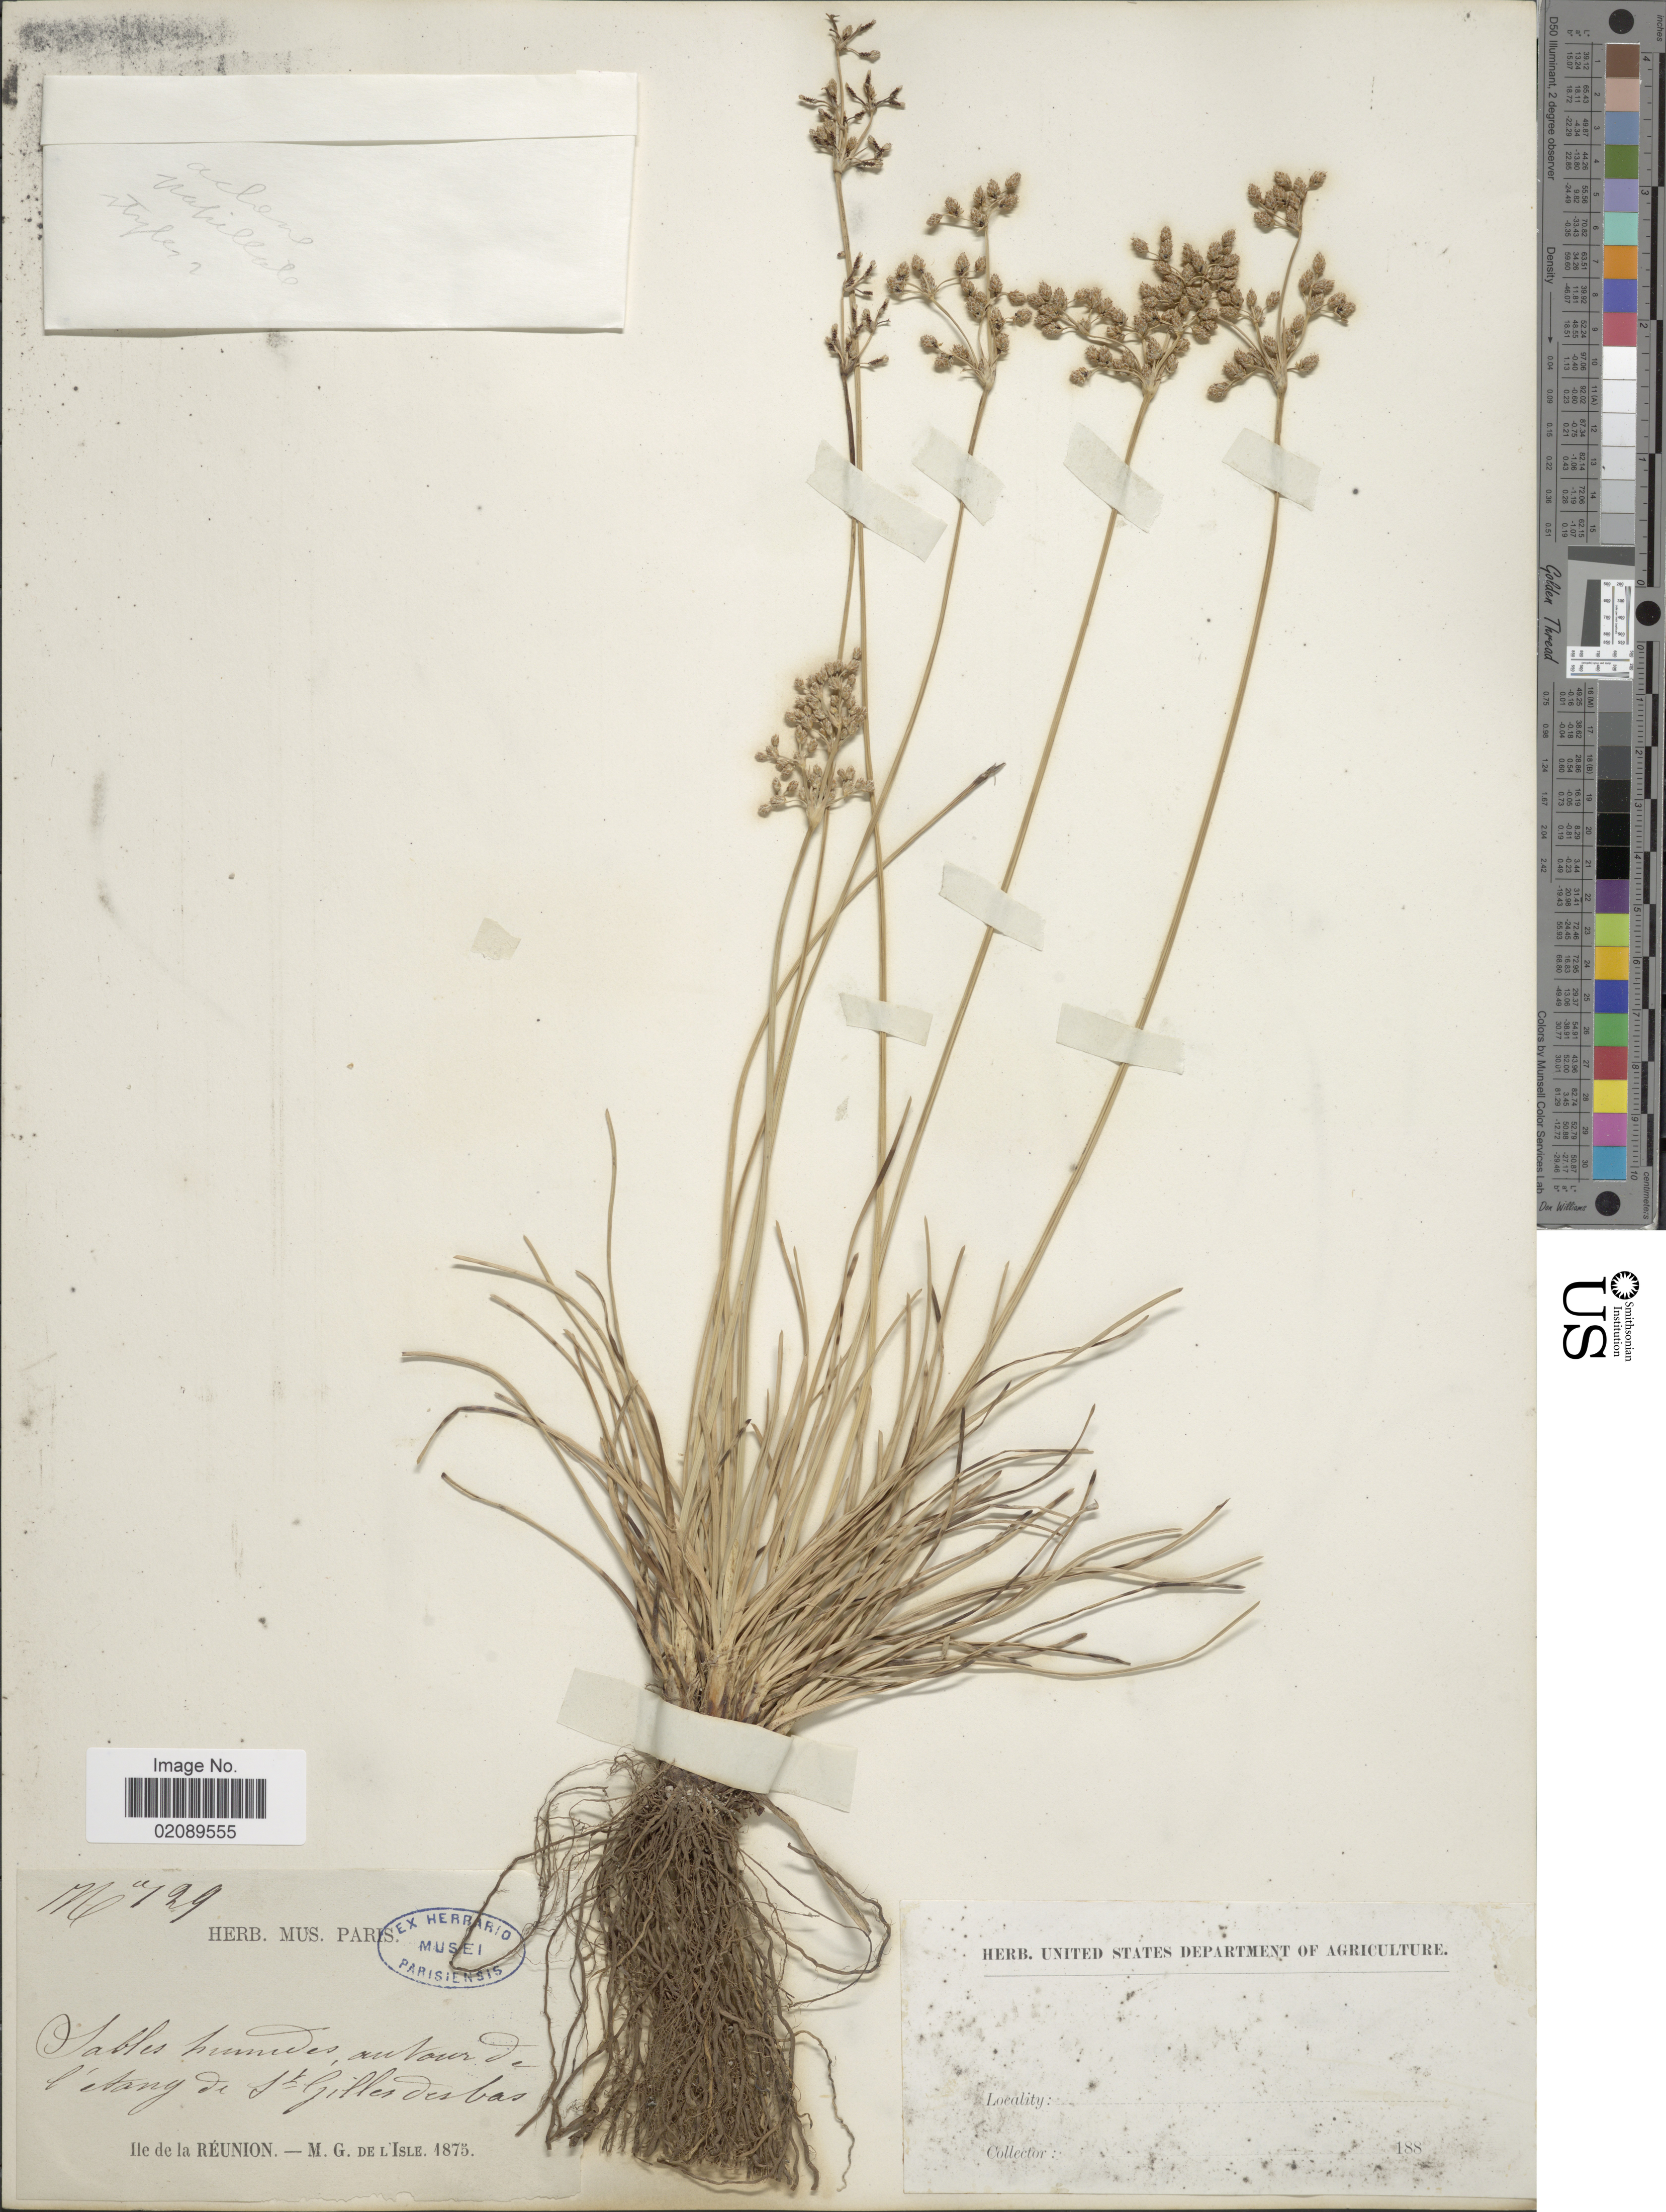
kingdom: Plantae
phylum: Tracheophyta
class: Liliopsida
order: Poales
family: Cyperaceae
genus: Fimbristylis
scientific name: Fimbristylis cymosa subsp. spathacea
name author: (Roth) T. Koyama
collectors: M. L'Isle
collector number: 729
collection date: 1875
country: Reunion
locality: Auour de L'etang de St. Gilles Desbas, Ile de la Reunion [interpreted]